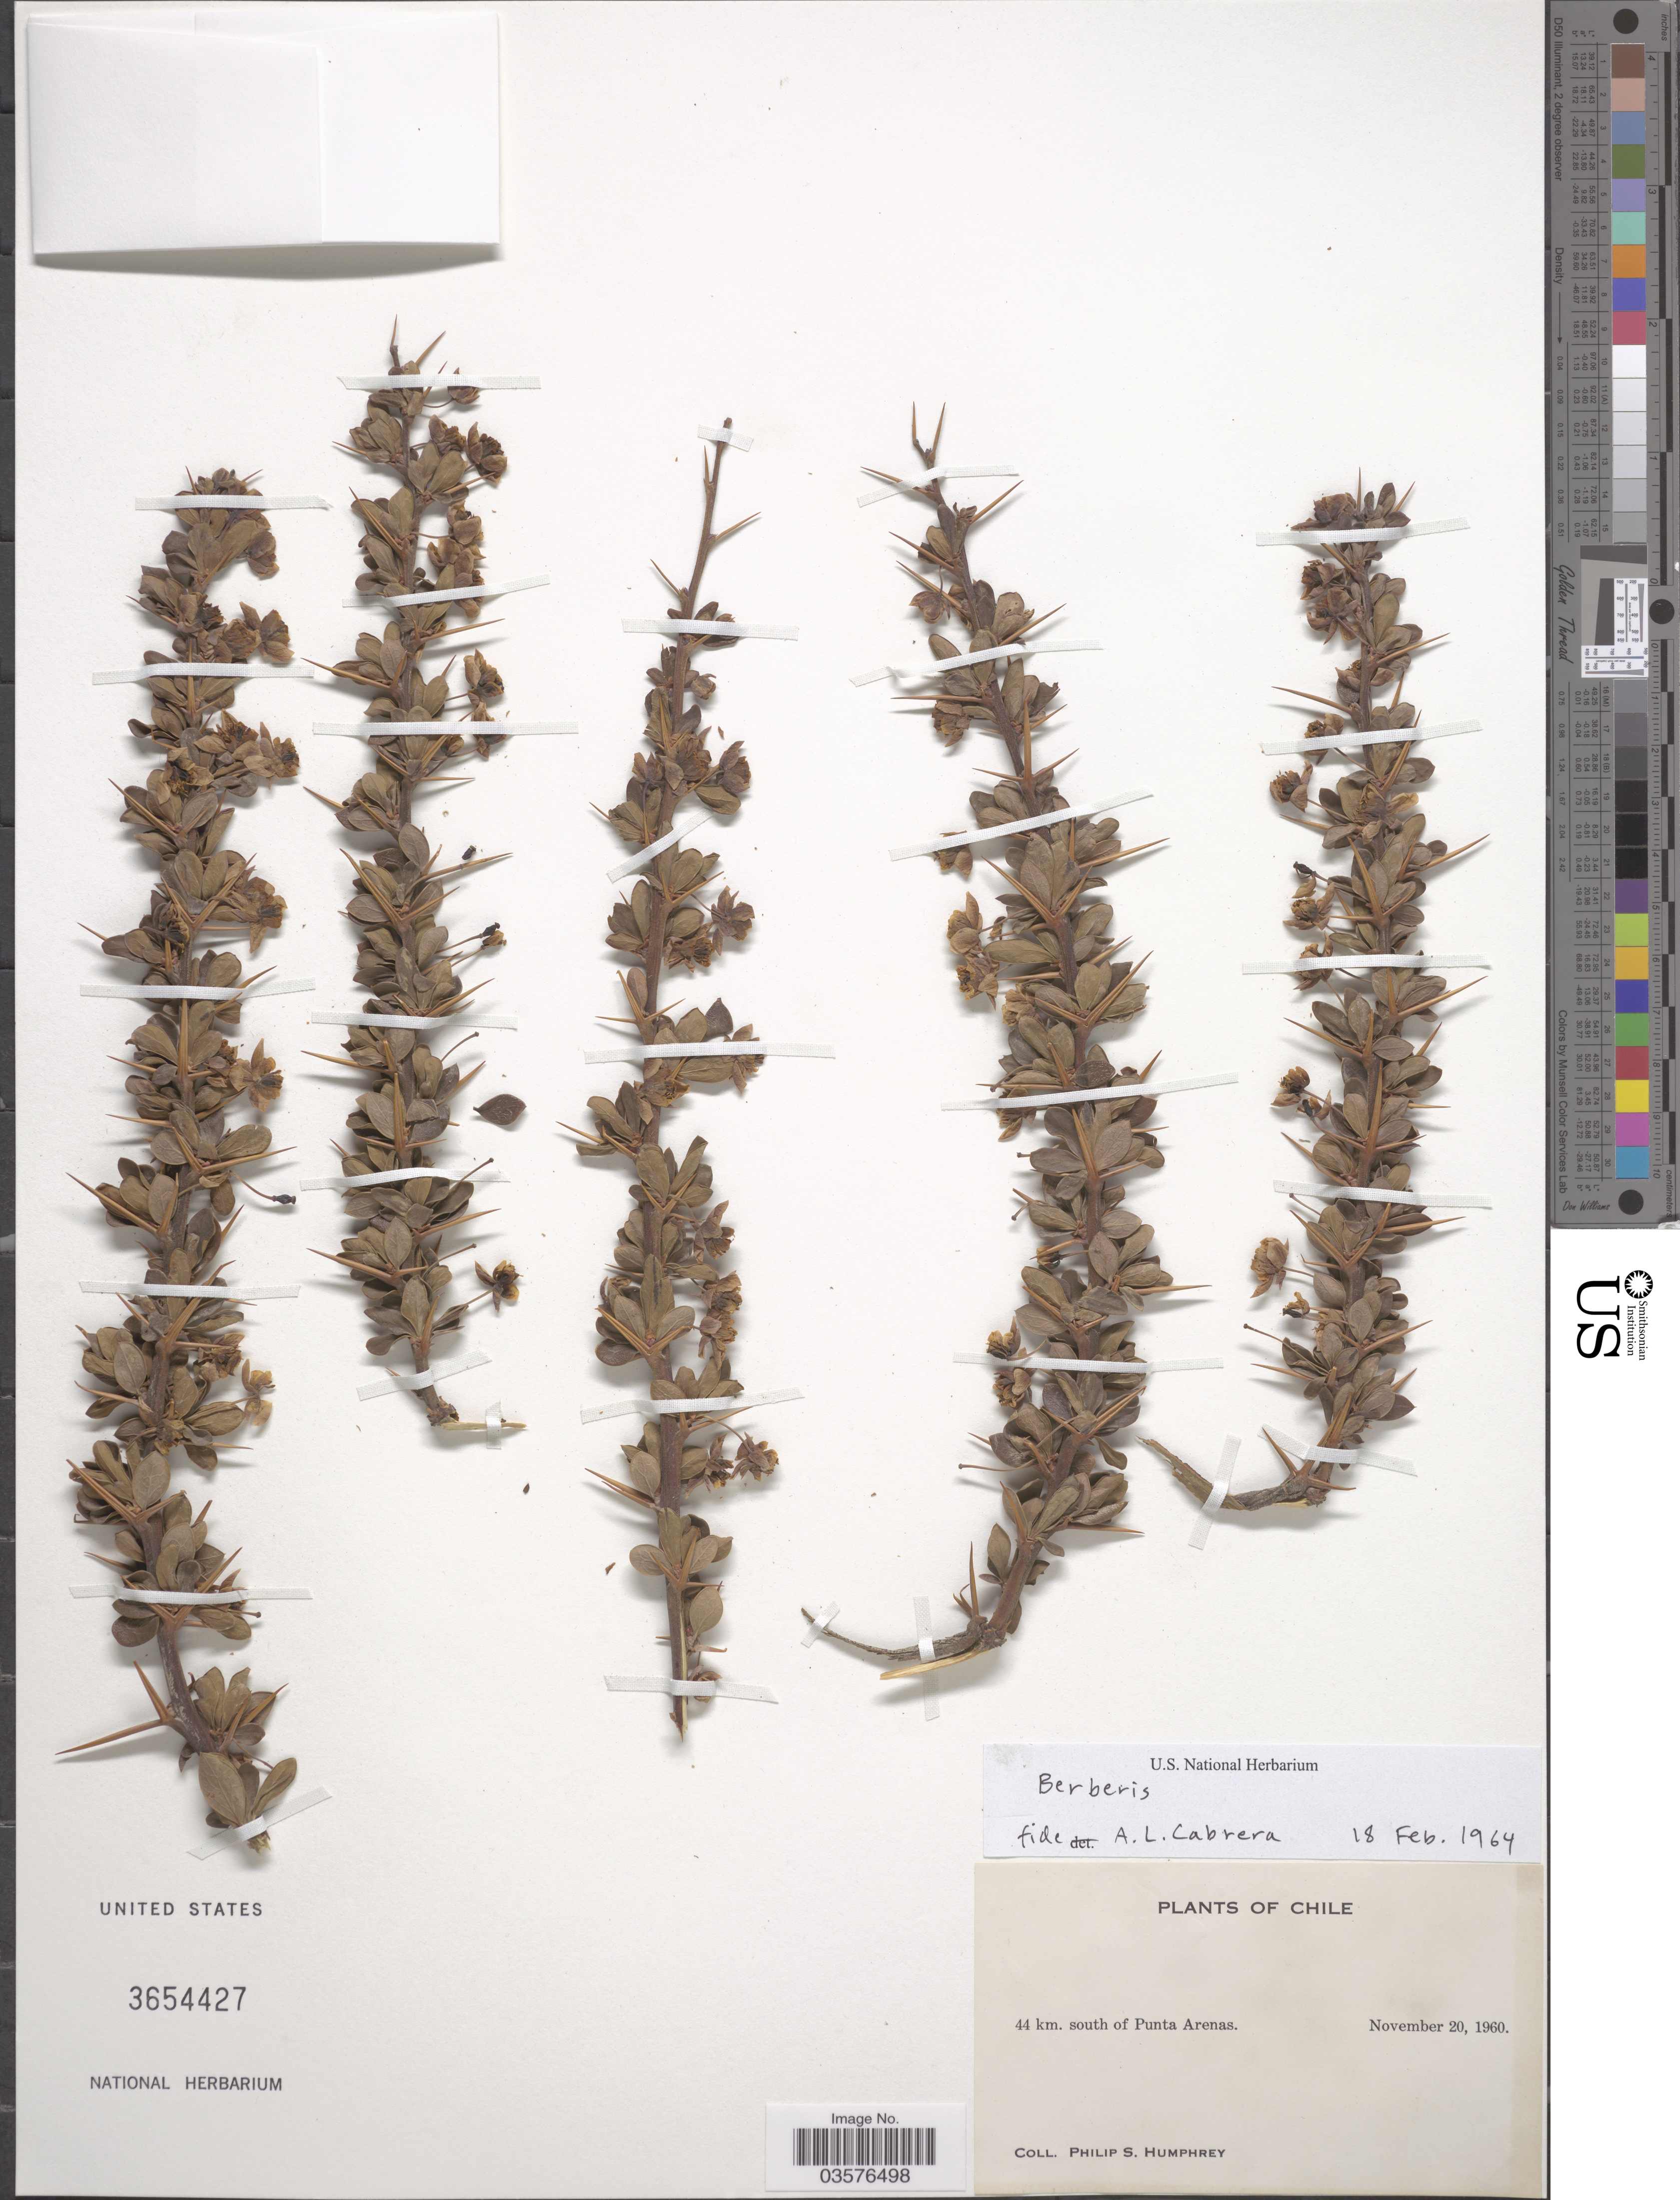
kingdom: Plantae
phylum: Tracheophyta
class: Magnoliopsida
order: Ranunculales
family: Berberidaceae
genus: Berberis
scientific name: Berberis sp.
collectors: P. Humphrey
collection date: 1960-11-20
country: Chile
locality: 44 km. south of Punta Arenas.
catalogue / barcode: US 3654427